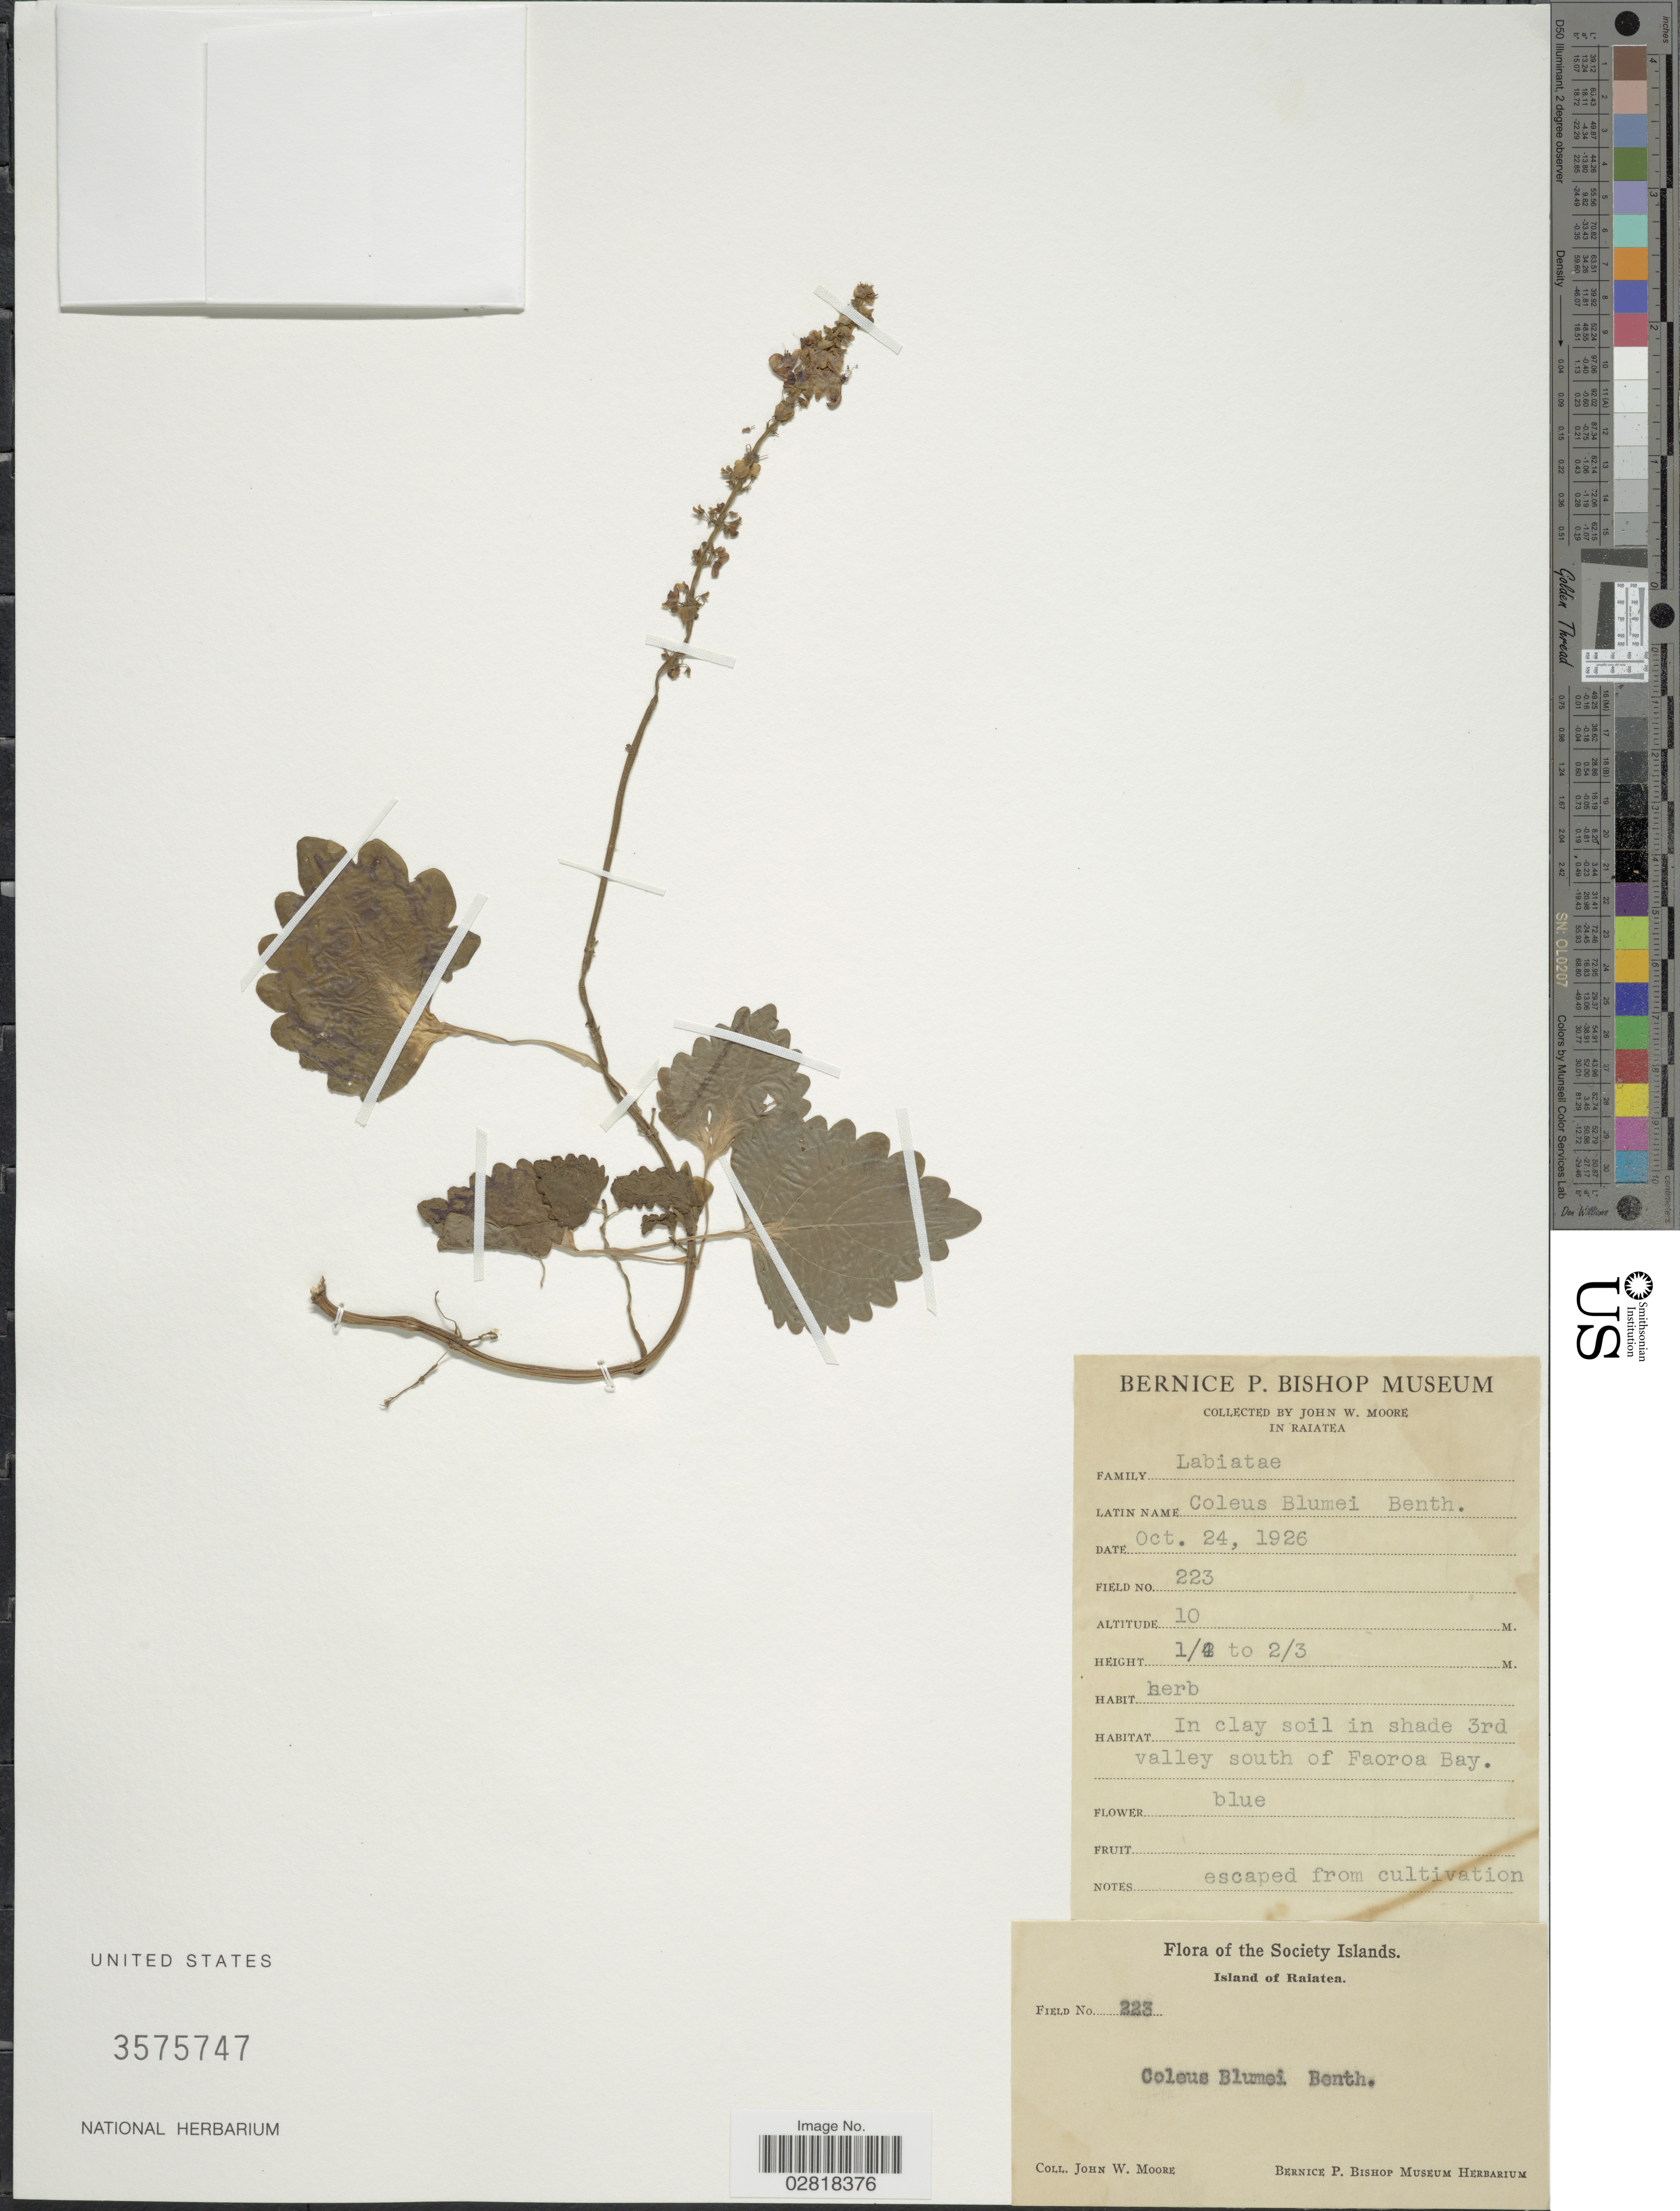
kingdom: Plantae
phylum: Tracheophyta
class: Magnoliopsida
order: Lamiales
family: Lamiaceae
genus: Plectranthus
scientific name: Plectranthus blumei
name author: (Benth.) Launert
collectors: J. Moore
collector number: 223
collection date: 1926-10-24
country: French Polynesia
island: Raiatea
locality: Raiatea, 3rd valley south of Faoroa Bay, Society Islands, Island of Raiatea.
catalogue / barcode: US 3575747